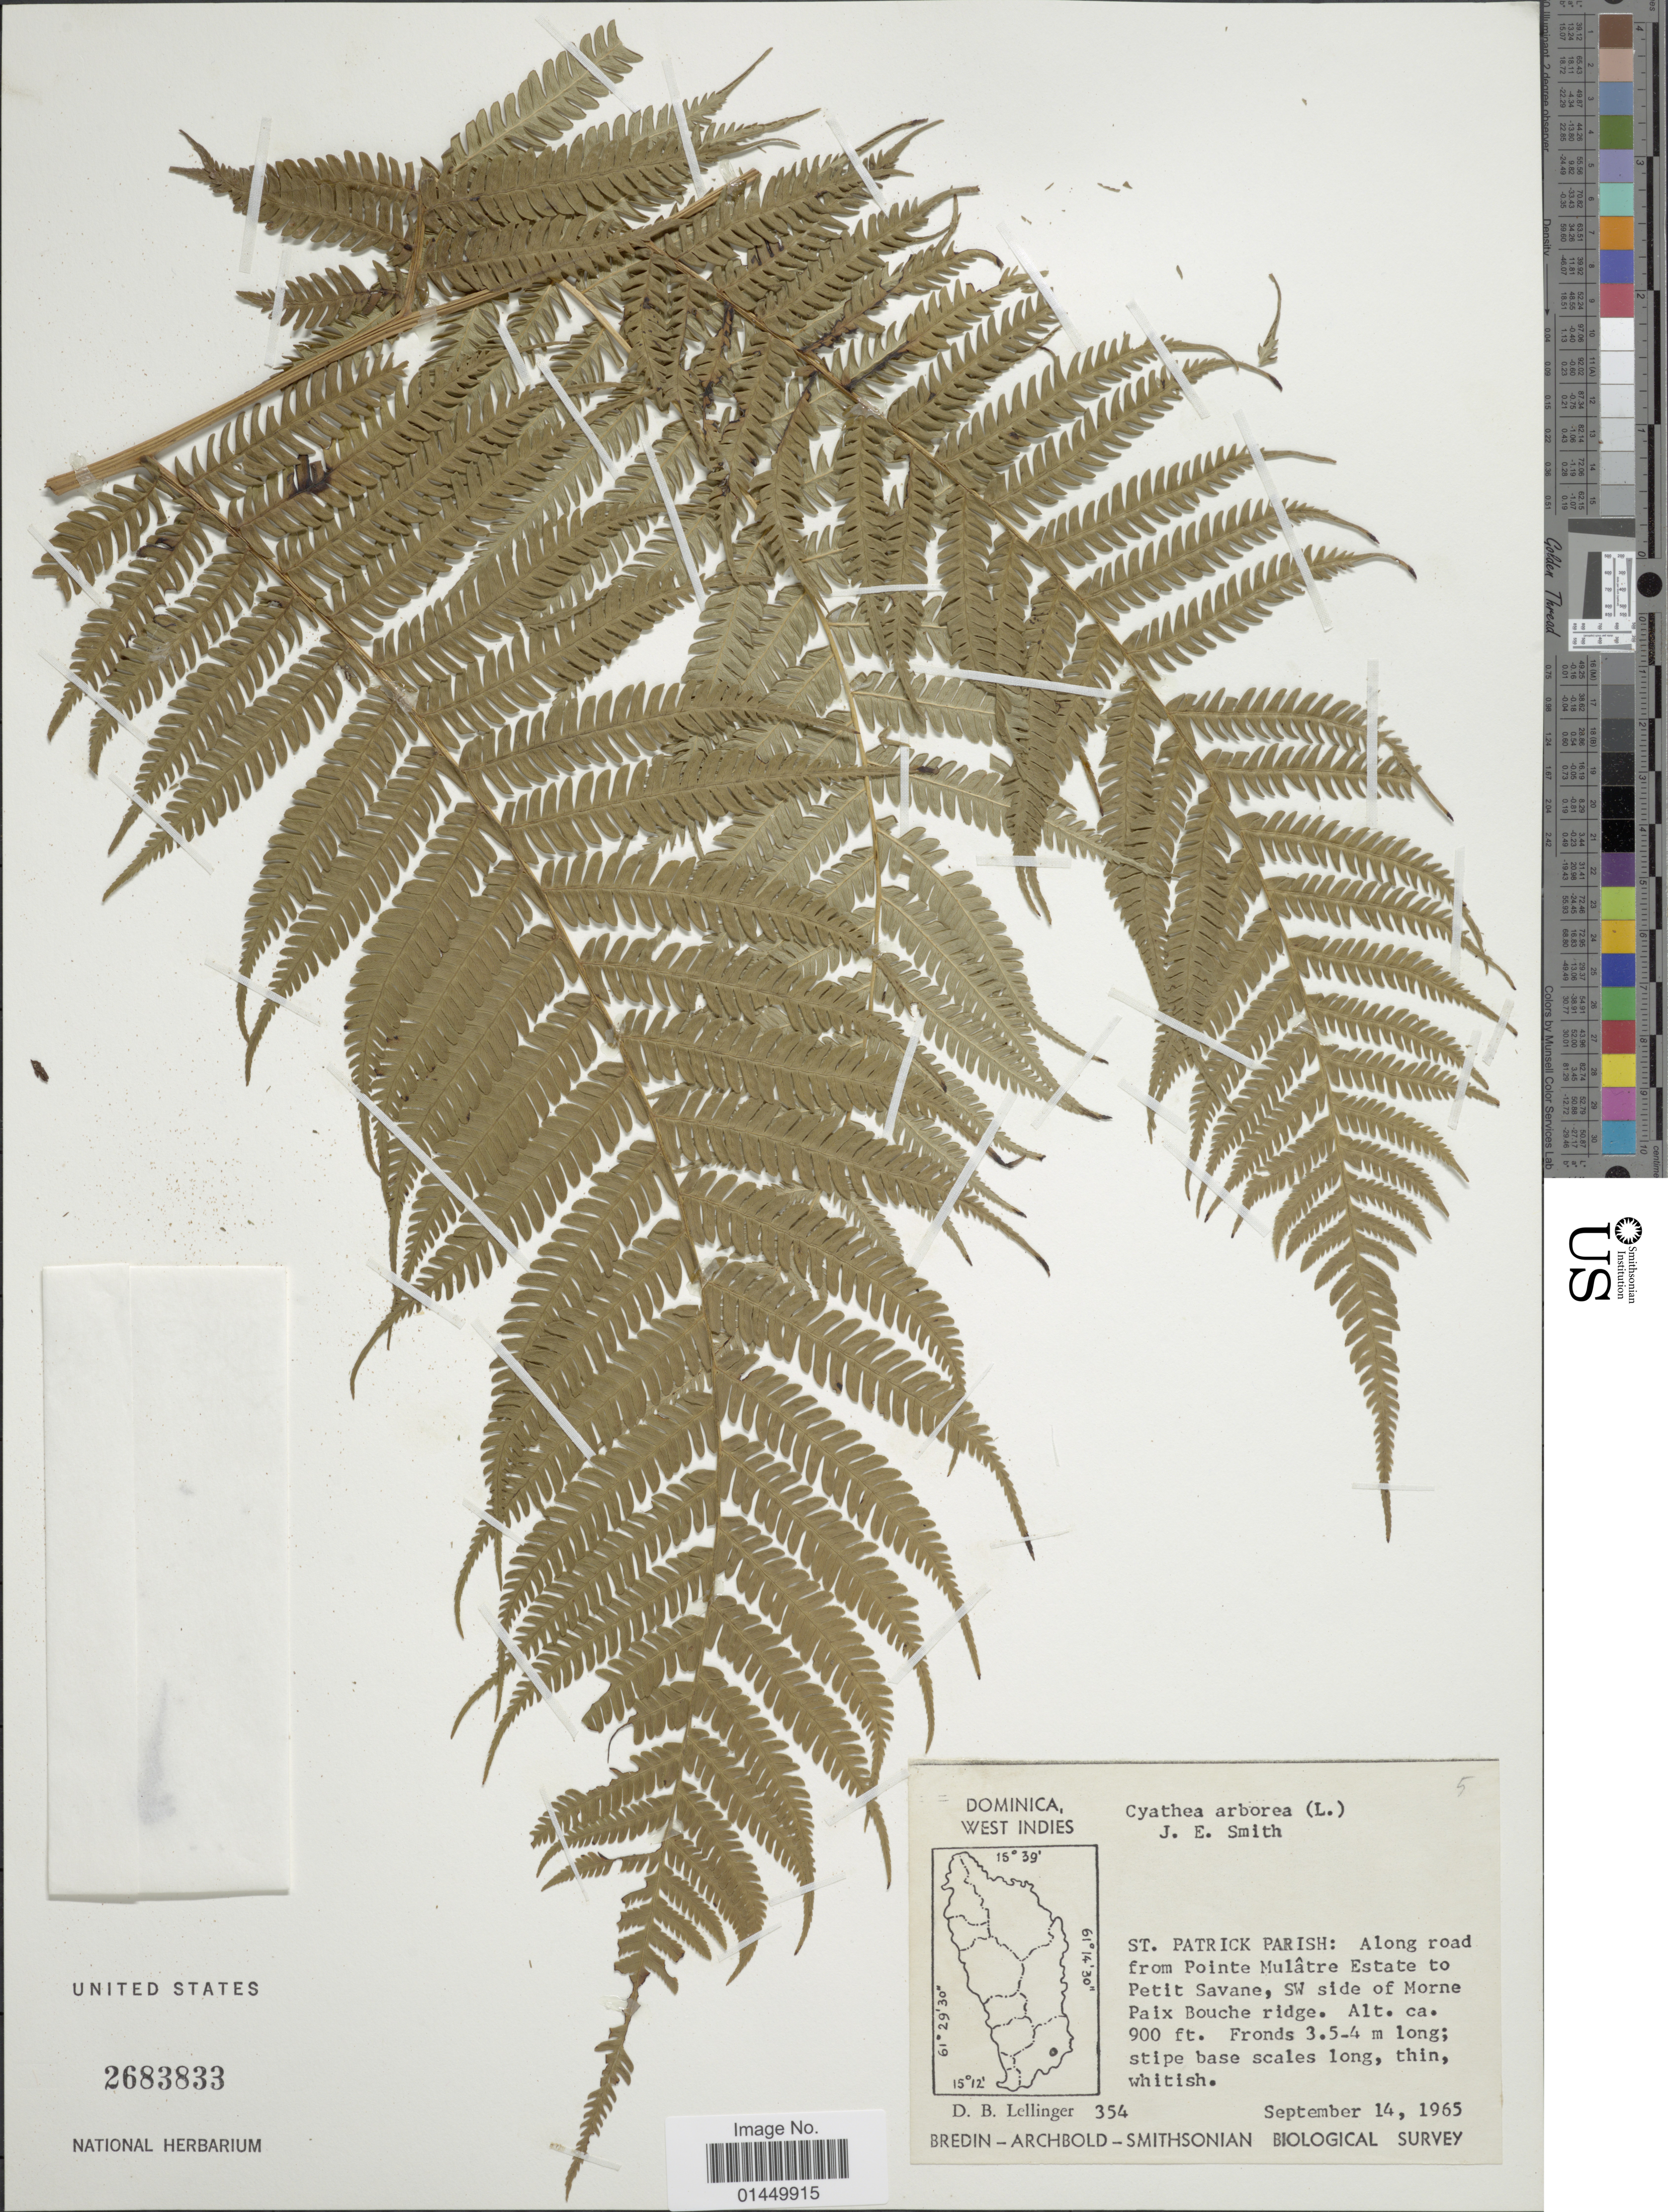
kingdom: Plantae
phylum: Tracheophyta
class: Polypodiopsida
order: Cyatheales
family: Cyatheaceae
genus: Cyathea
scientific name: Cyathea arborea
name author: (L.) Sm.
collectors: D. B. Lellinger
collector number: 354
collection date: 1965-09-14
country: Dominica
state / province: St. Patrick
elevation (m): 274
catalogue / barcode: US 2683833